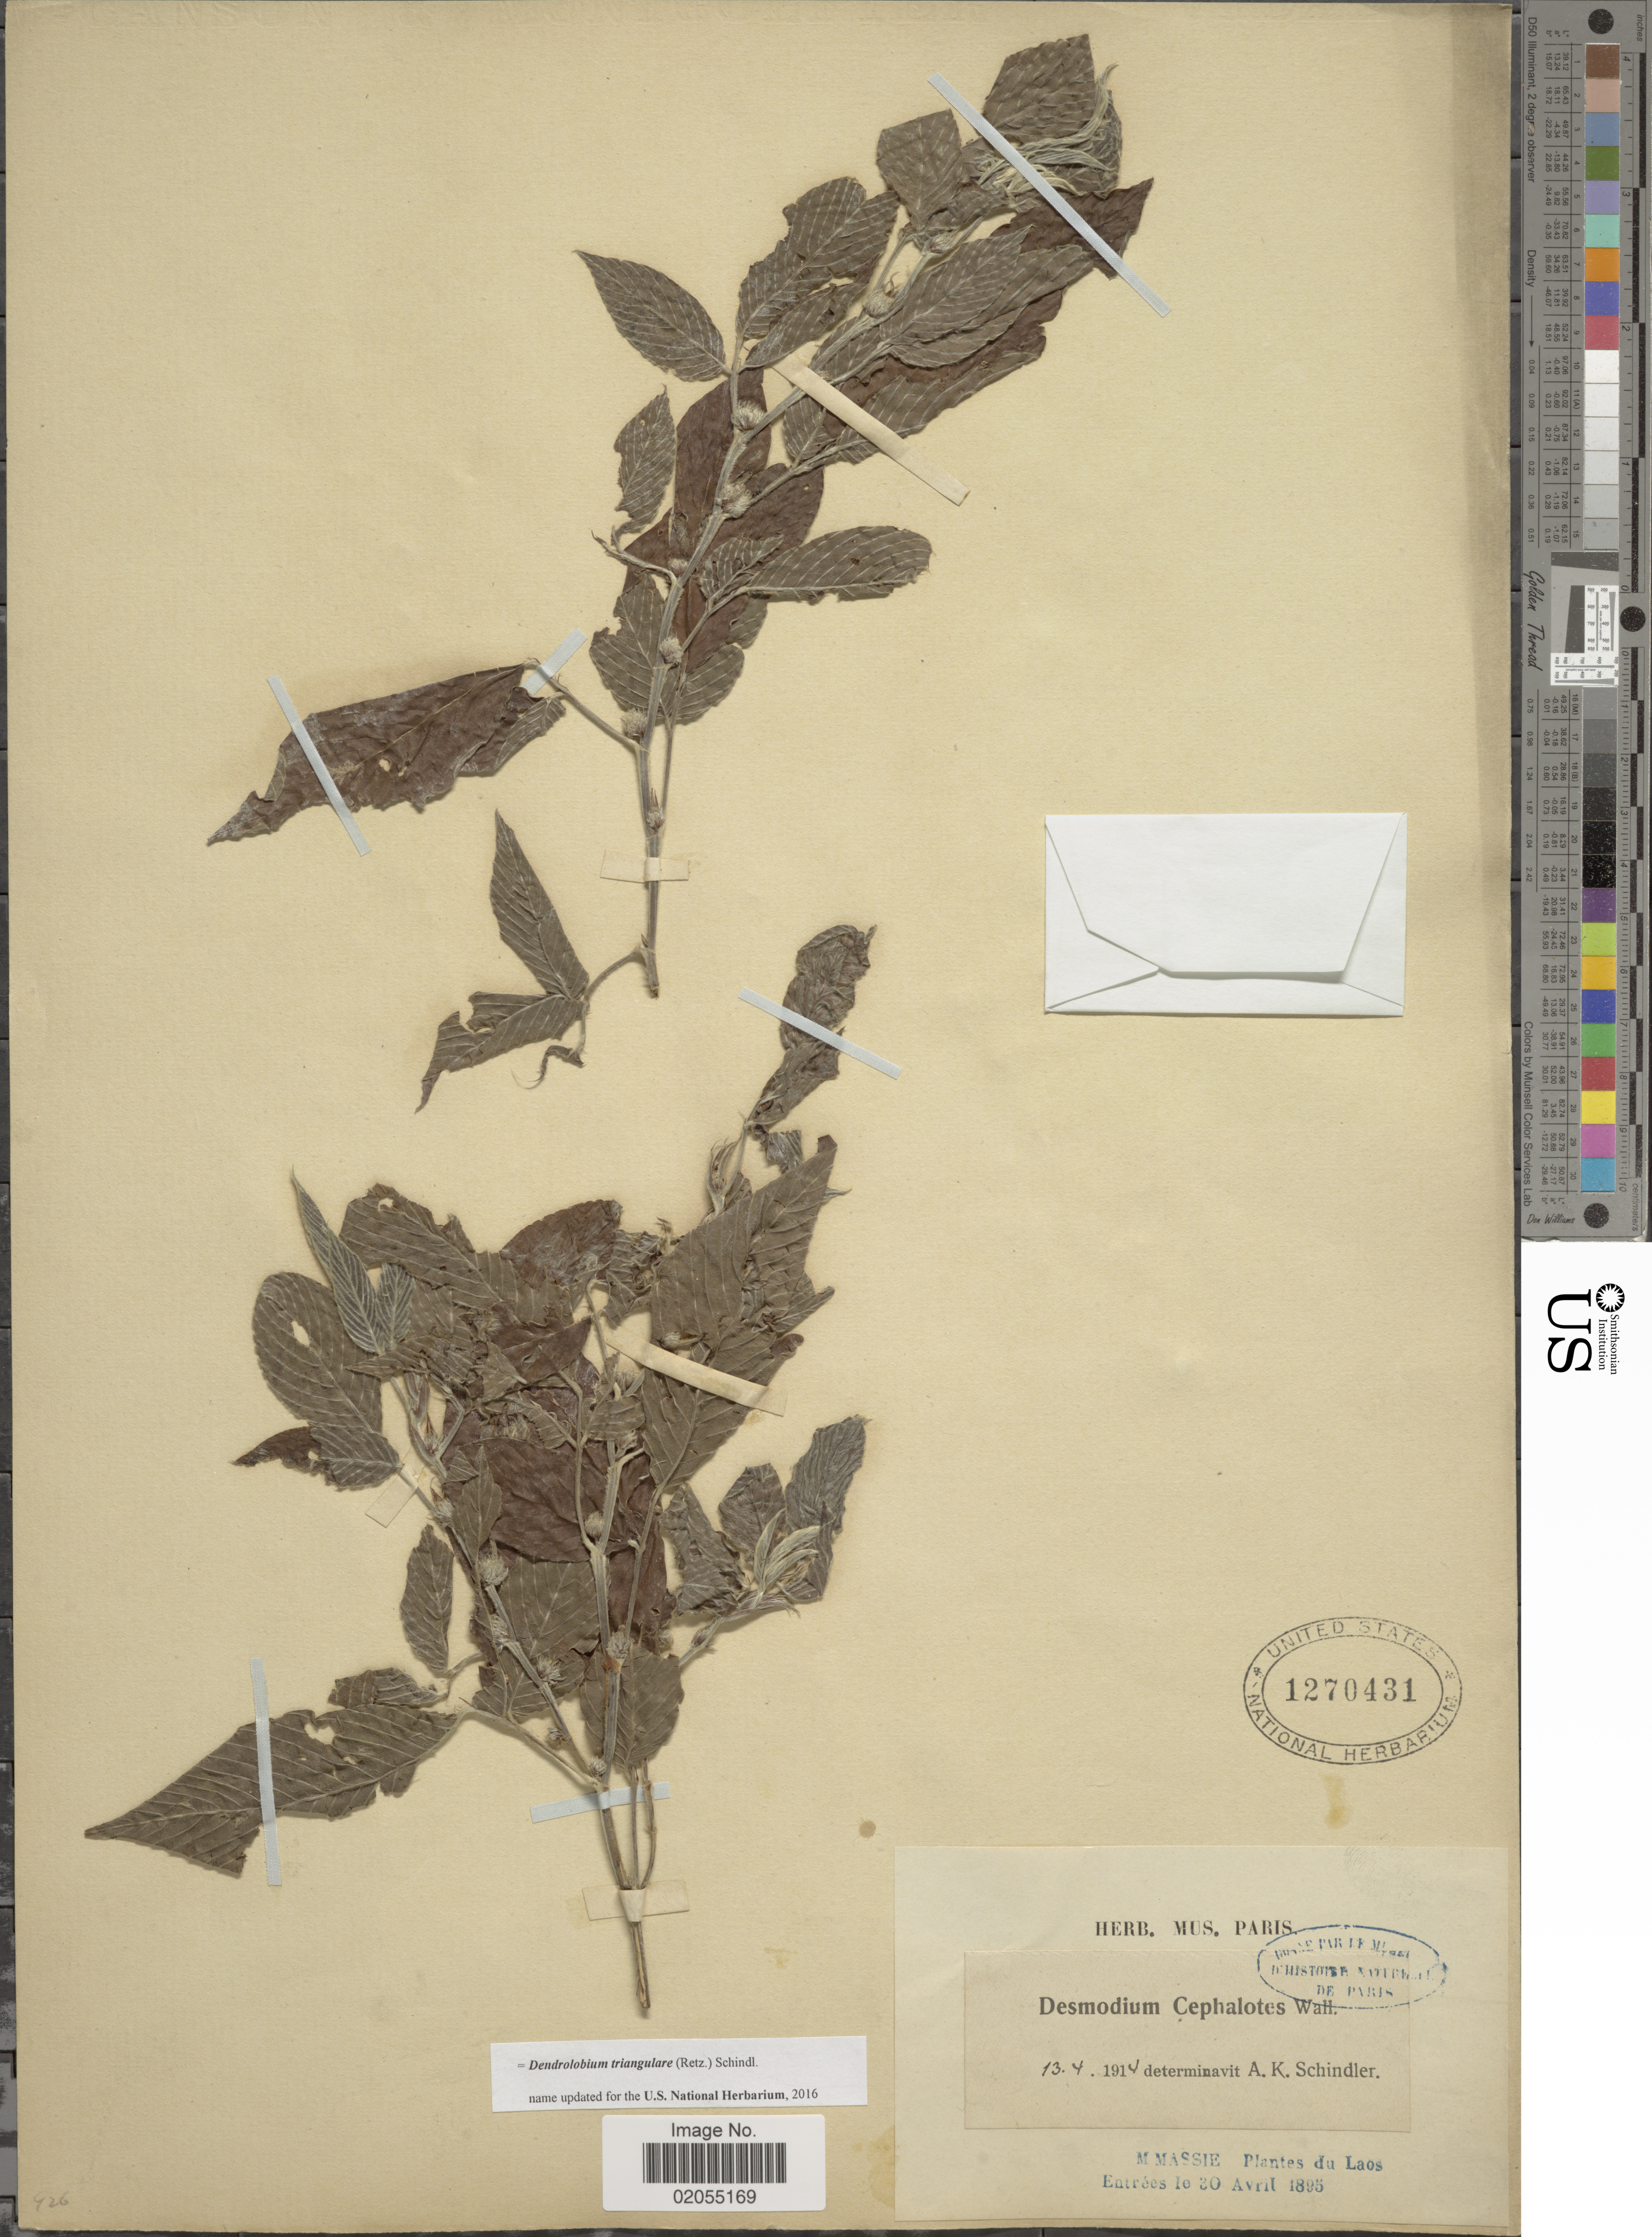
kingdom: Plantae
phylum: Tracheophyta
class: Magnoliopsida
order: Fabales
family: Fabaceae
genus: Dendrolobium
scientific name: Dendrolobium triangulare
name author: (Retz.) Schindl.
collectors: M. Massie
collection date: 1895-04-30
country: Laos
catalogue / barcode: US 1270431